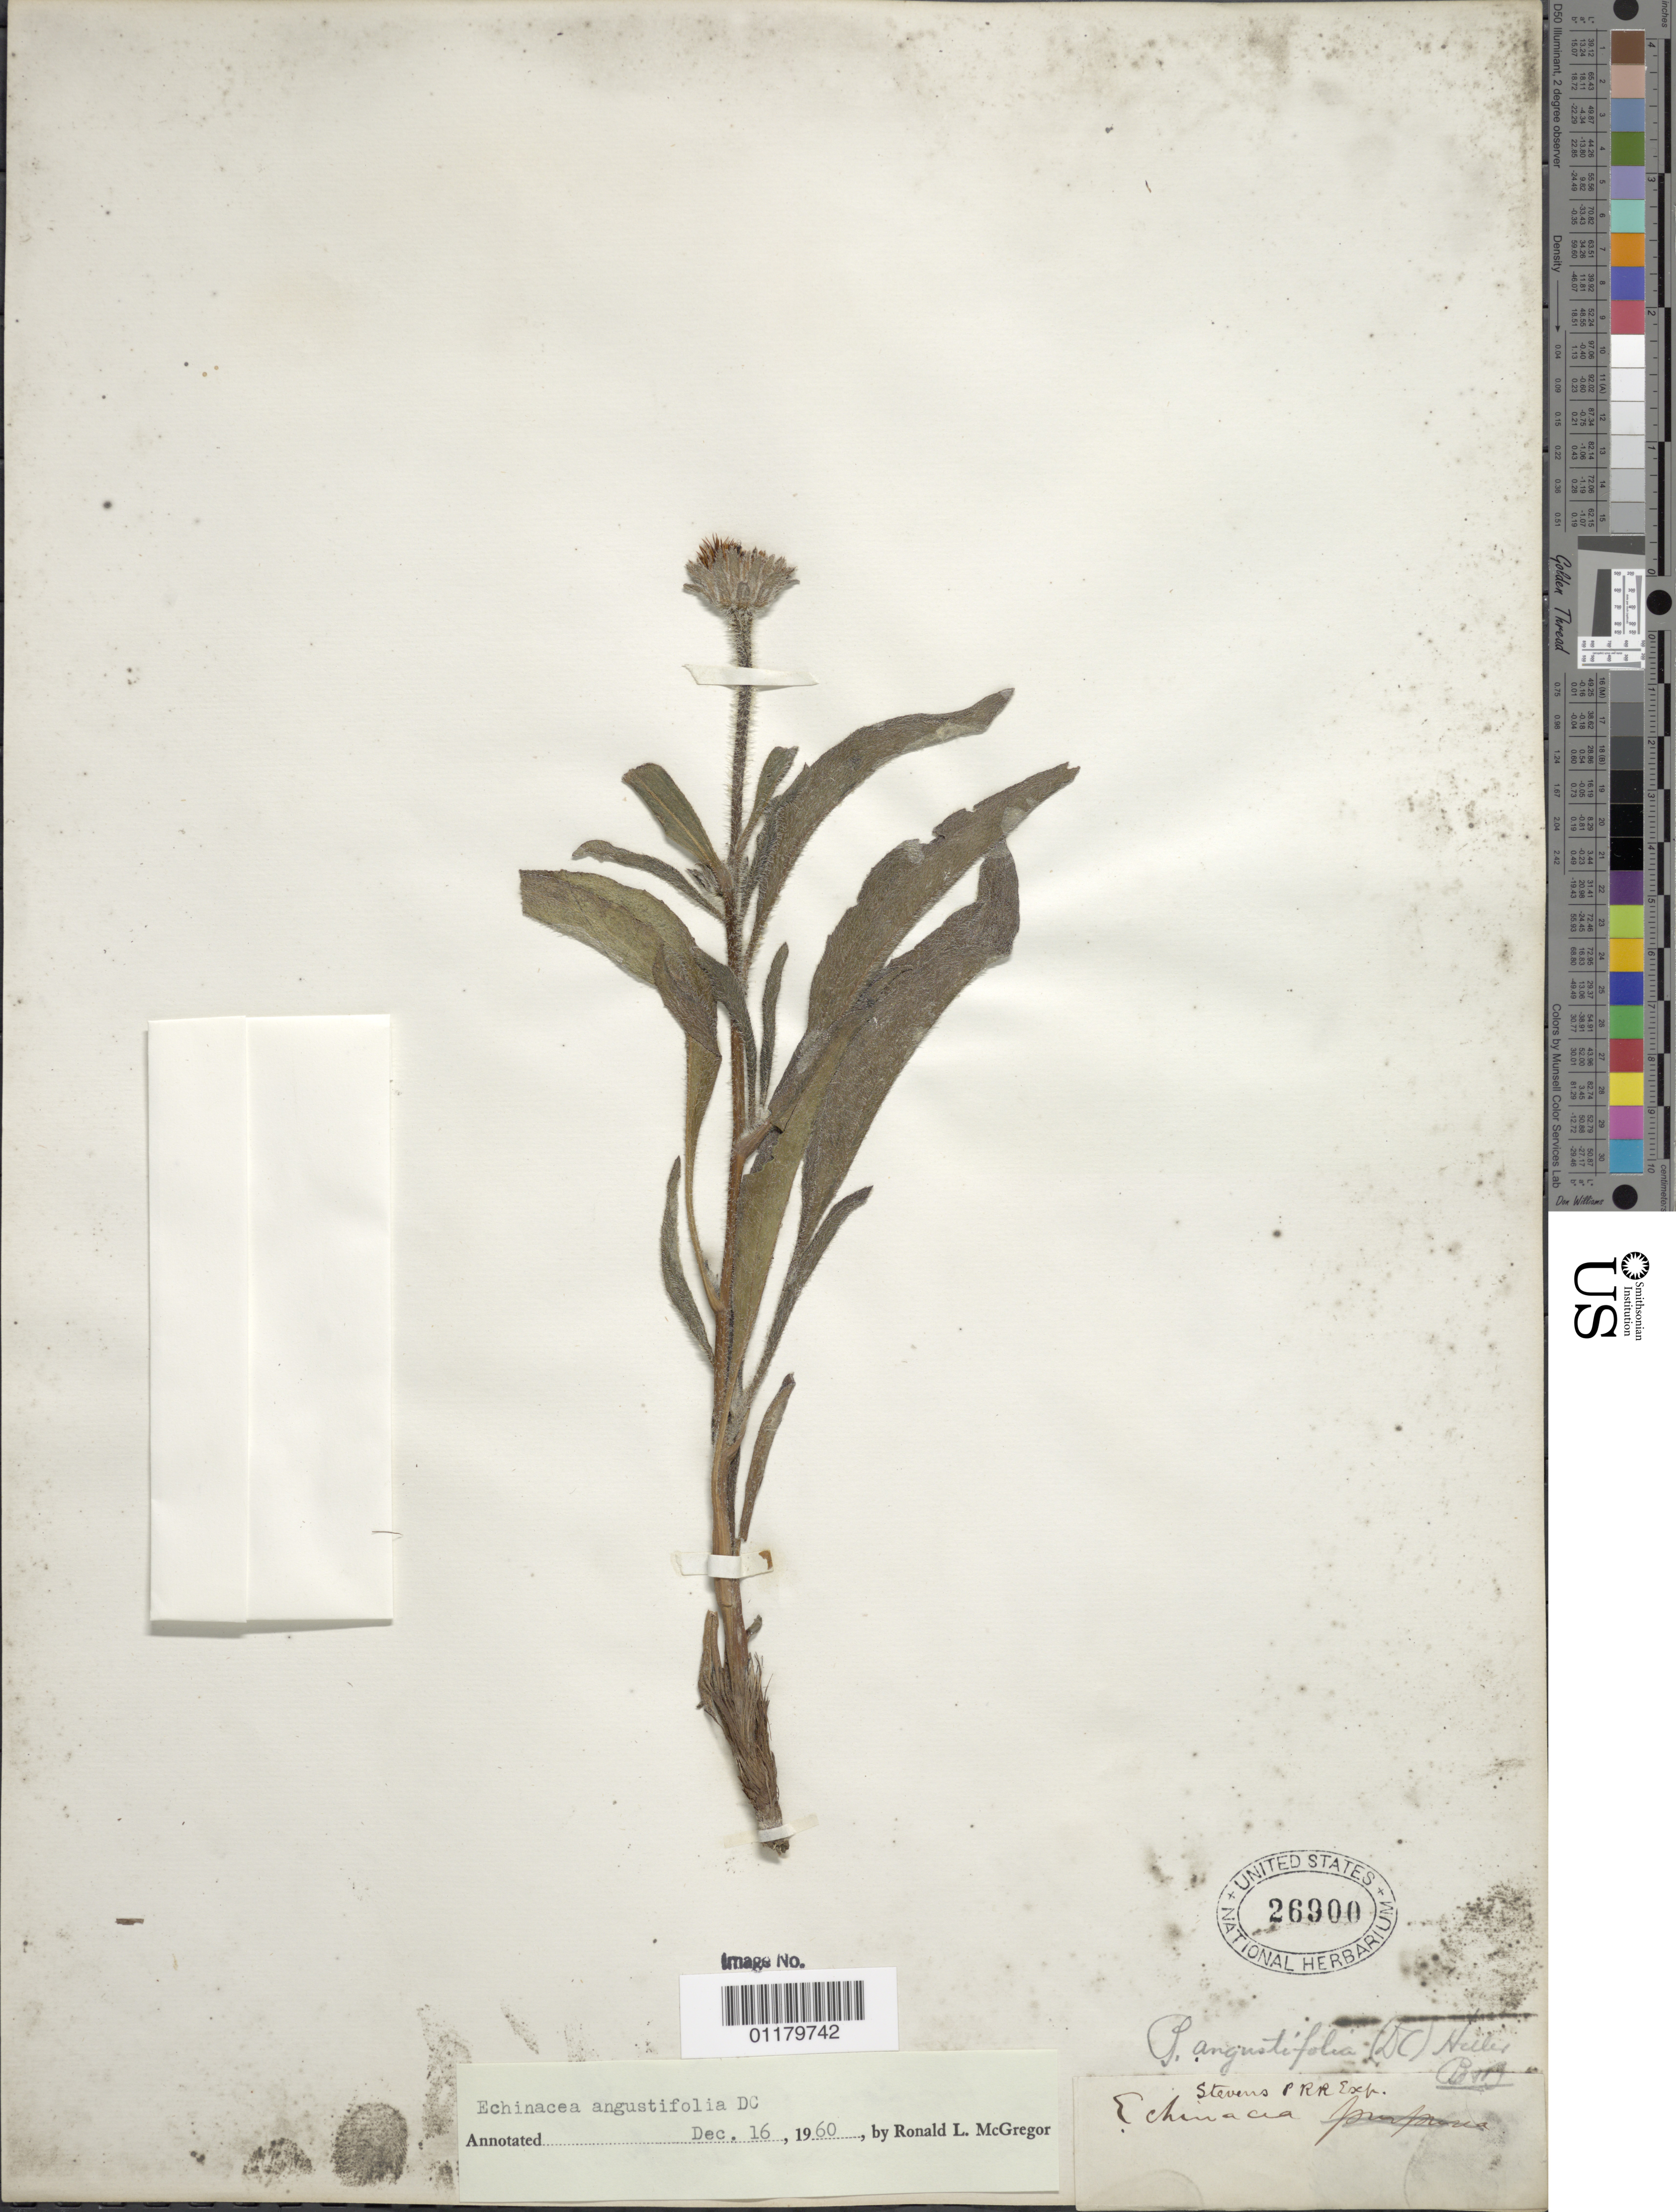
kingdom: Plantae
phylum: Tracheophyta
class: Magnoliopsida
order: Asterales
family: Asteraceae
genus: Echinacea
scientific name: Echinacea angustifolia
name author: DC.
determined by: McGregor, R. L.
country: United States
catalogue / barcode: US 26900